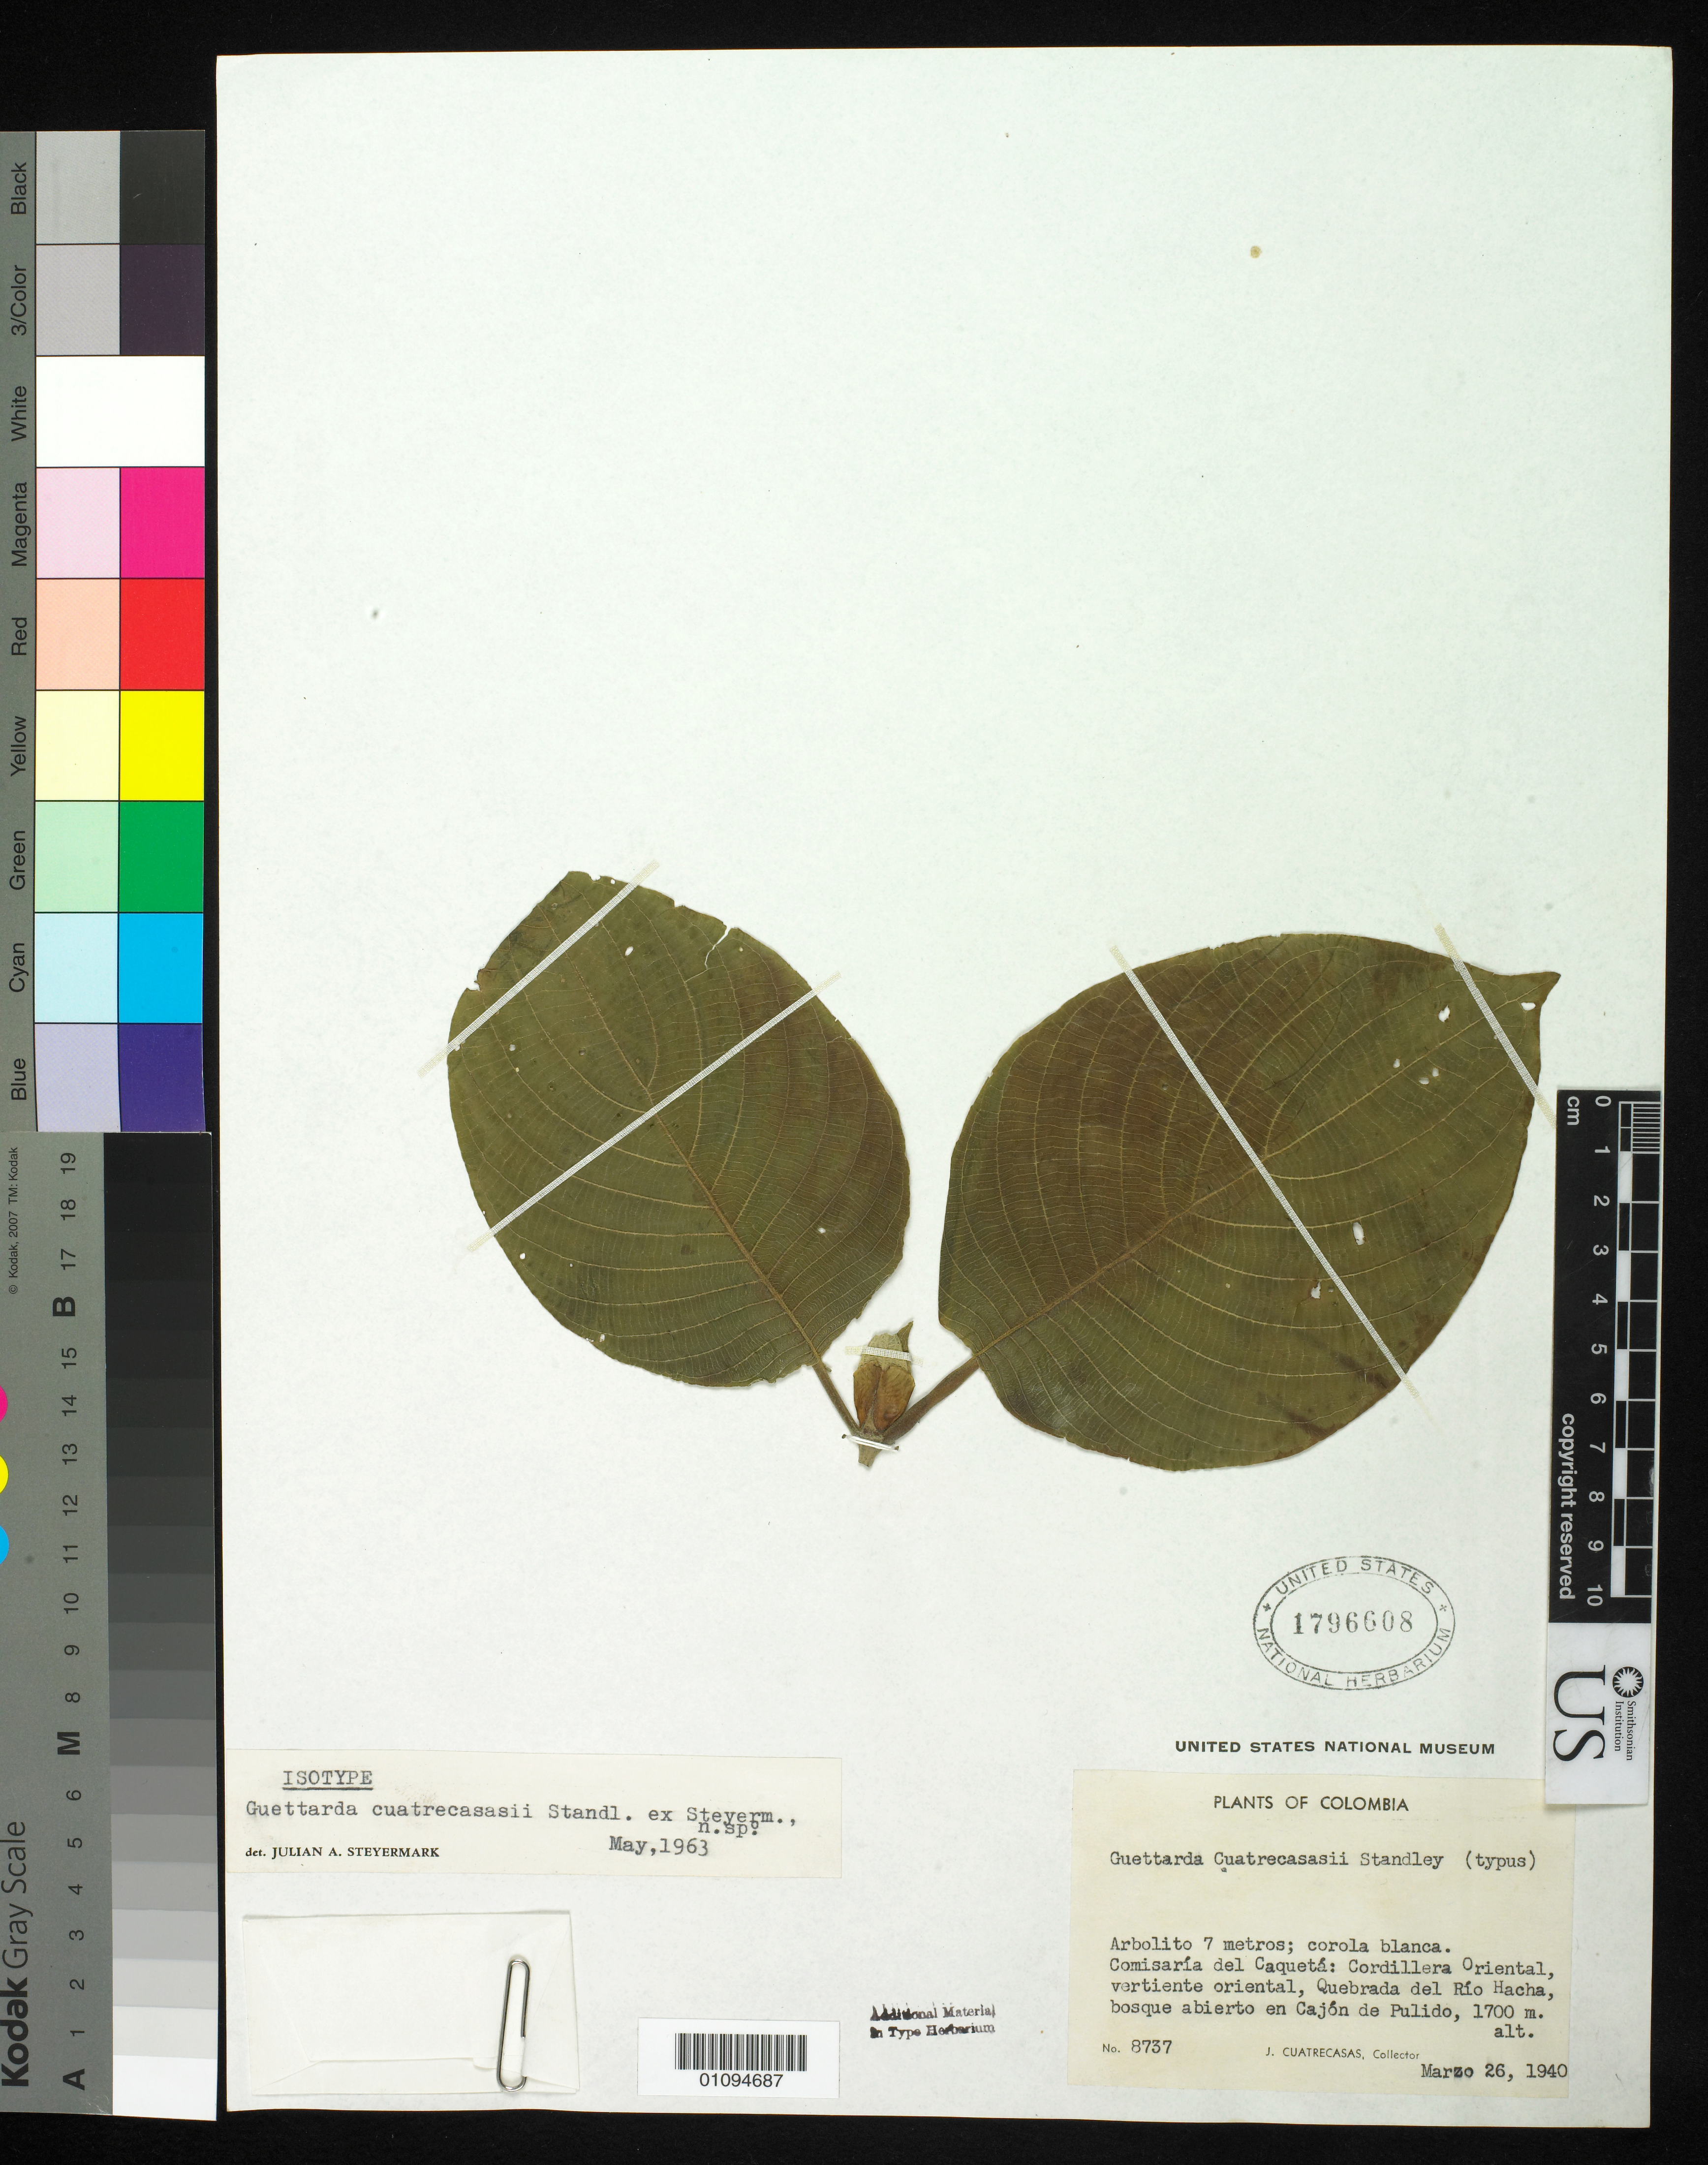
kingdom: Plantae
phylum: Tracheophyta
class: Magnoliopsida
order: Gentianales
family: Rubiaceae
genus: Guettarda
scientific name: Guettarda cuatrecasasii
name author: Standl. ex Steyerm.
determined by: Steyermark, Julian A., (VEN)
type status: Isotype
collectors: J. Cuatrecasas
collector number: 8737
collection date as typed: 26 Mar 1940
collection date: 1940-03-26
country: Colombia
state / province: Caquetá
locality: Comisaria del Caqueta; Cordillera Oriental, vertiente oriental, Quebrada del Rio Hacha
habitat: bosque abierto en Cajon de Pulido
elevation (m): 1700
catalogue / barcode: US 1796608